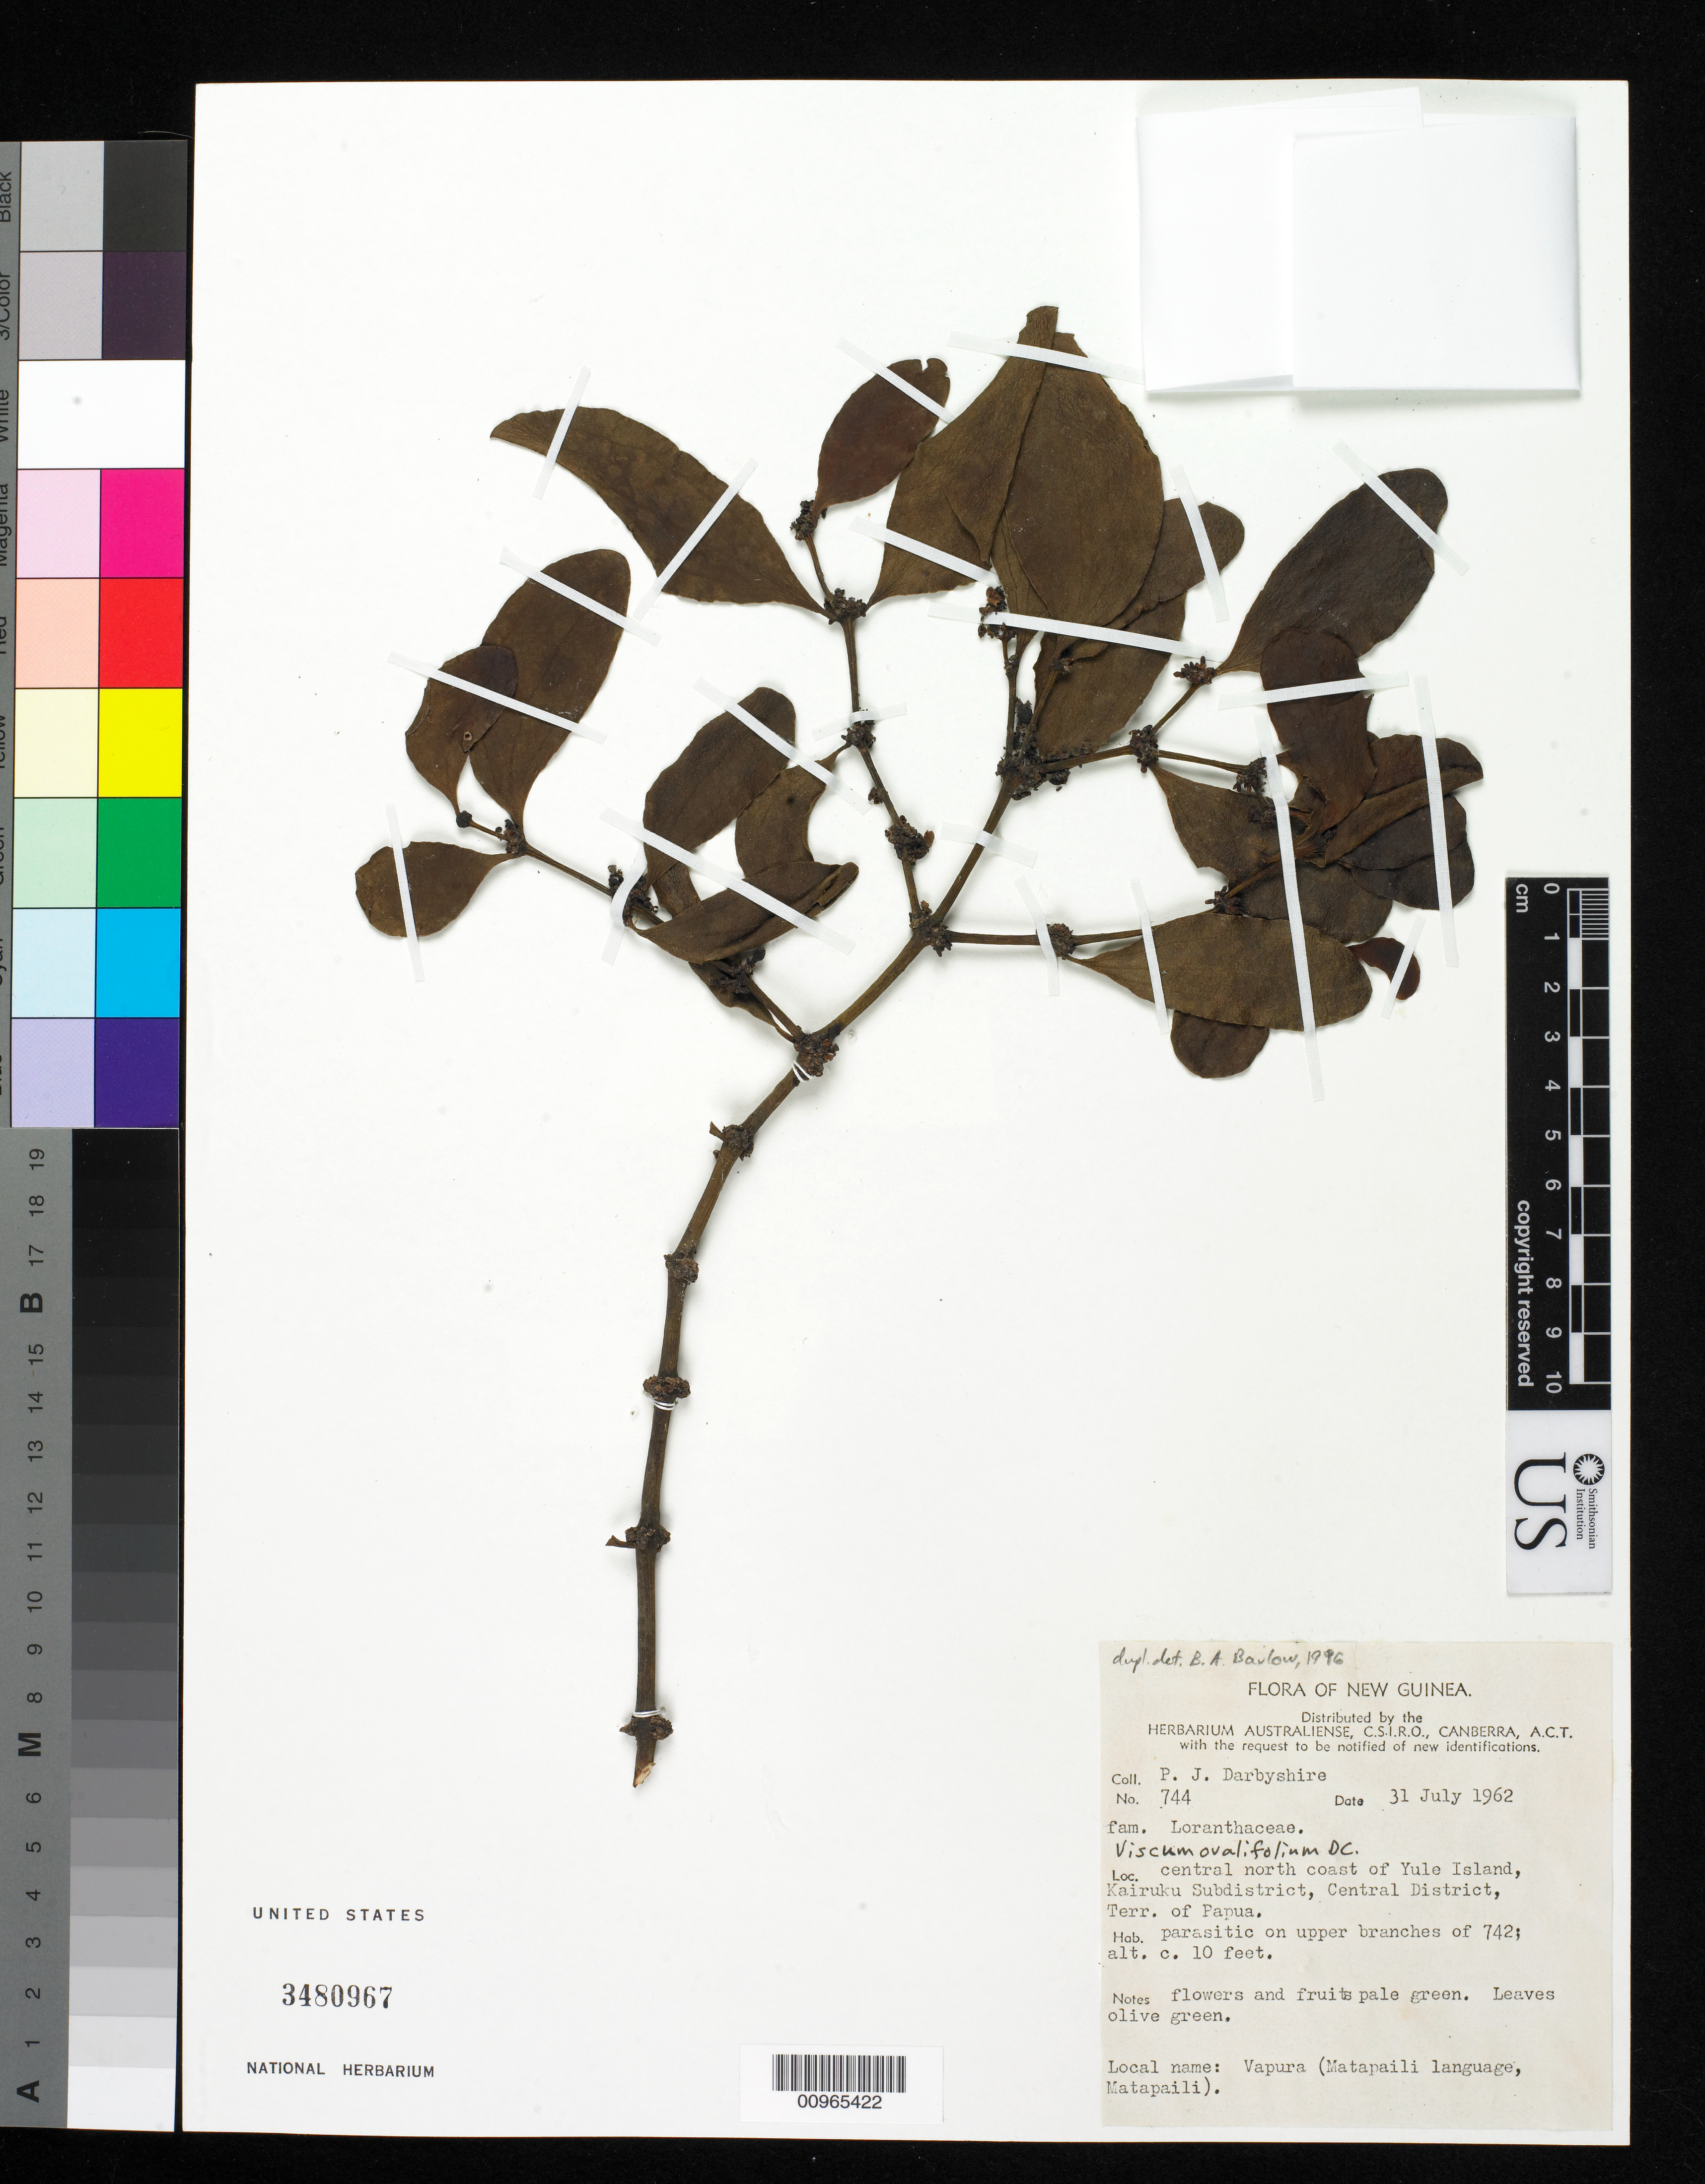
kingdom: Plantae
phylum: Tracheophyta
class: Magnoliopsida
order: Santalales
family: Viscaceae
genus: Viscum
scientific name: Viscum ovalifolium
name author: Wall.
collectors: P. Darbyshire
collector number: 744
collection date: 1962-07-31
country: Papua New Guinea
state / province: Central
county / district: Kairuku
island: Yule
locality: Central north coast of Yule Island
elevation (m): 3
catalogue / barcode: US 3480967